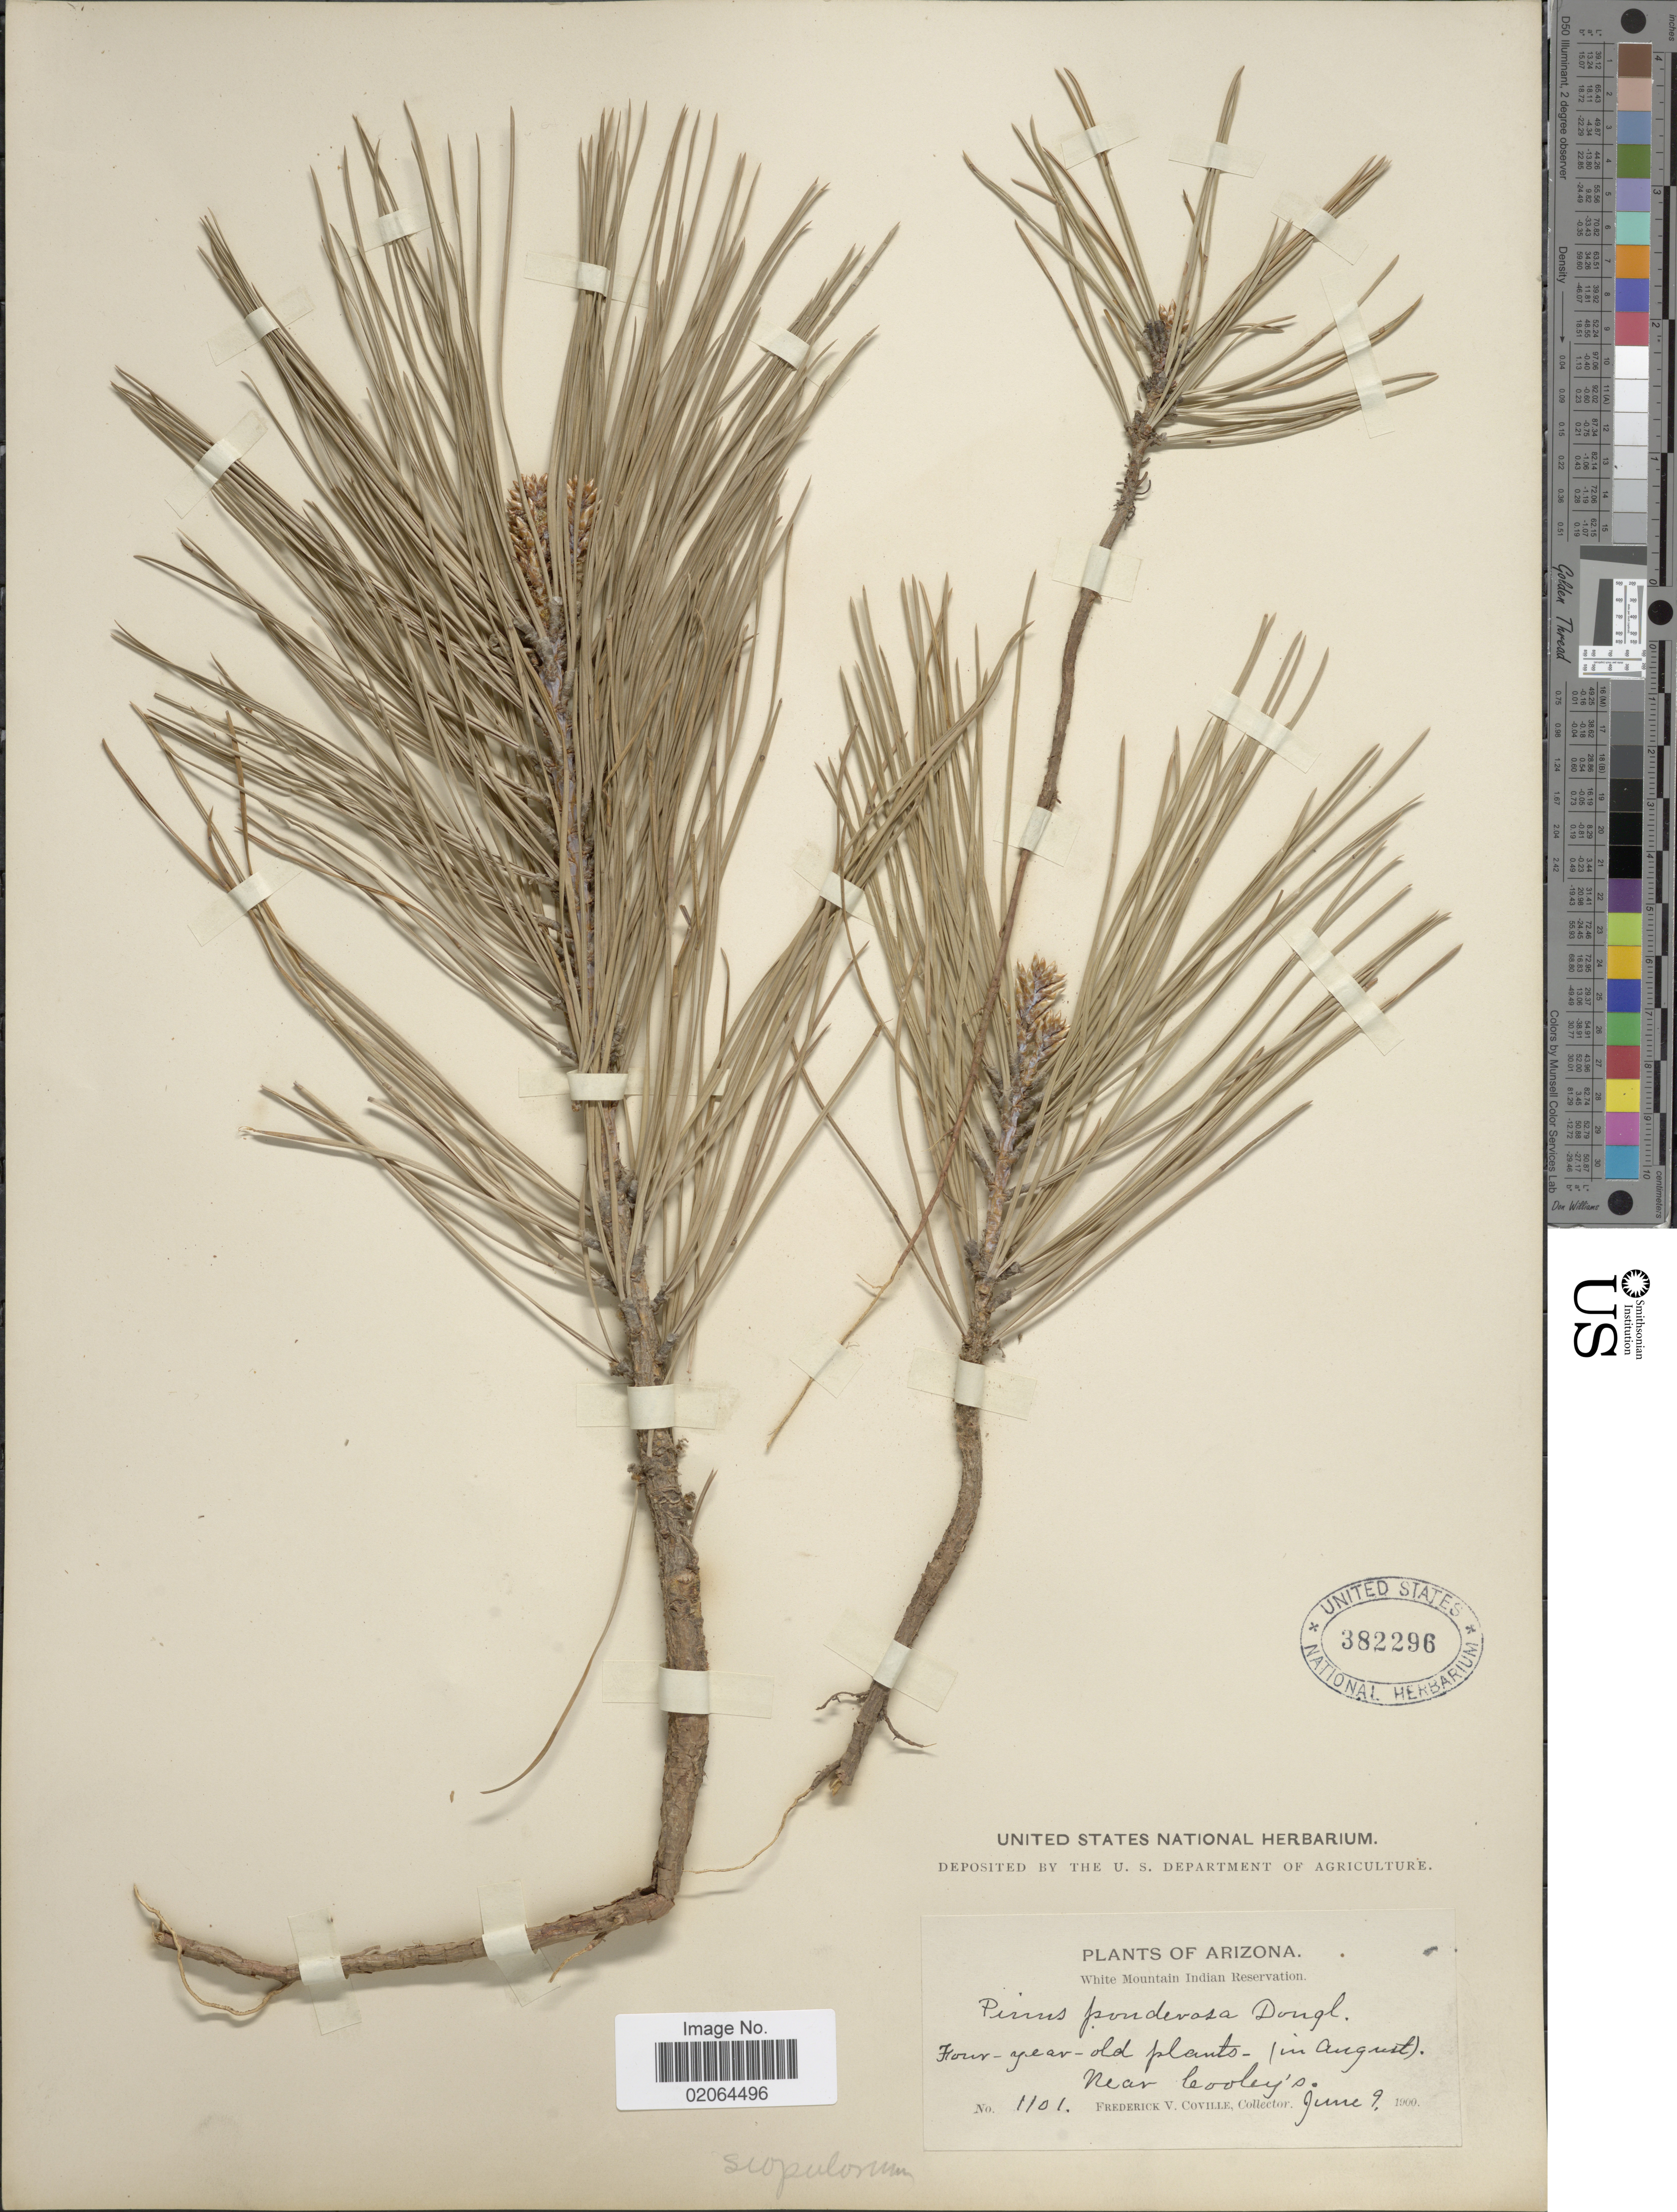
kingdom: Plantae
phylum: Tracheophyta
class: Pinopsida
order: Pinales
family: Pinaceae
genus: Pinus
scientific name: Pinus ponderosa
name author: Douglas ex C. Lawson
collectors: F. V. Coville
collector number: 1101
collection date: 1900-06-09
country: United States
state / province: Arizona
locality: Arizona, White Mountain Indian Reservation. Four-year-old plants - (in August) Near Cooley's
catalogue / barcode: US 382296